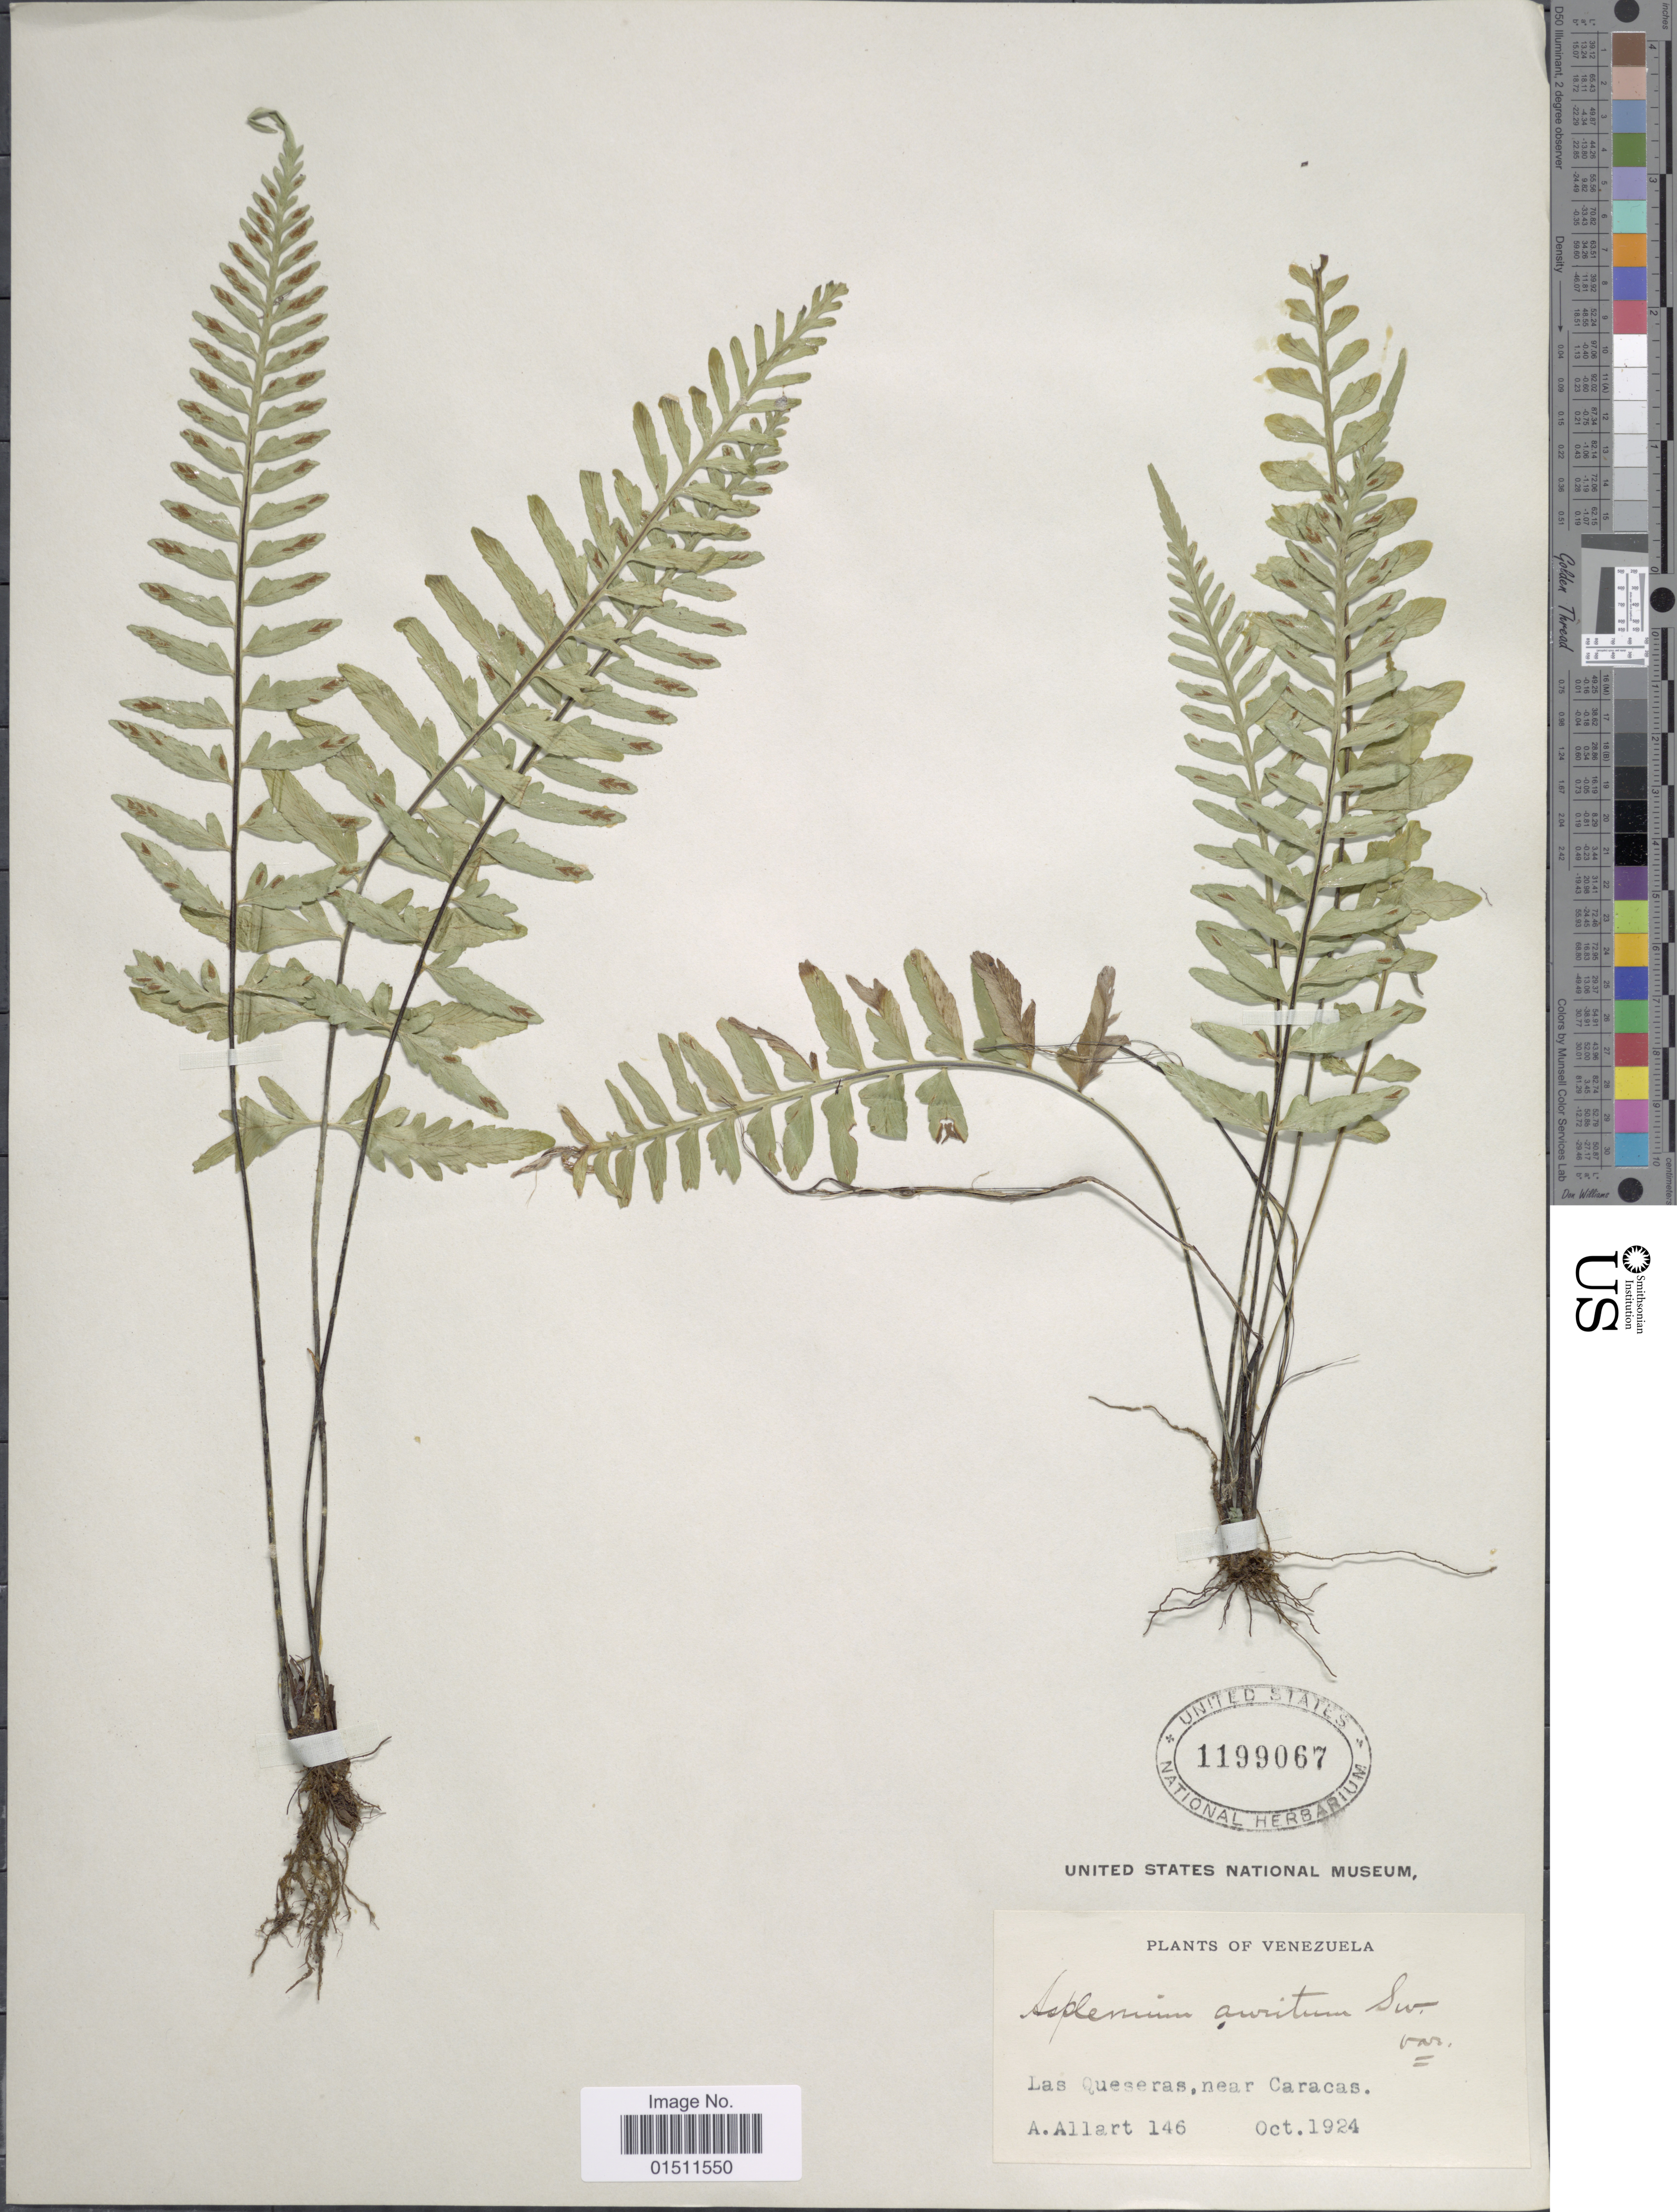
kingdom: Plantae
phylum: Tracheophyta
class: Polypodiopsida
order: Polypodiales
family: Aspleniaceae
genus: Asplenium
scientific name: Asplenium macilentum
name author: Kunze ex Klotzsch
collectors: A. Allart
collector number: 146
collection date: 1924-10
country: Venezuela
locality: Las Queseras, near Caracas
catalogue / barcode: US 1199067